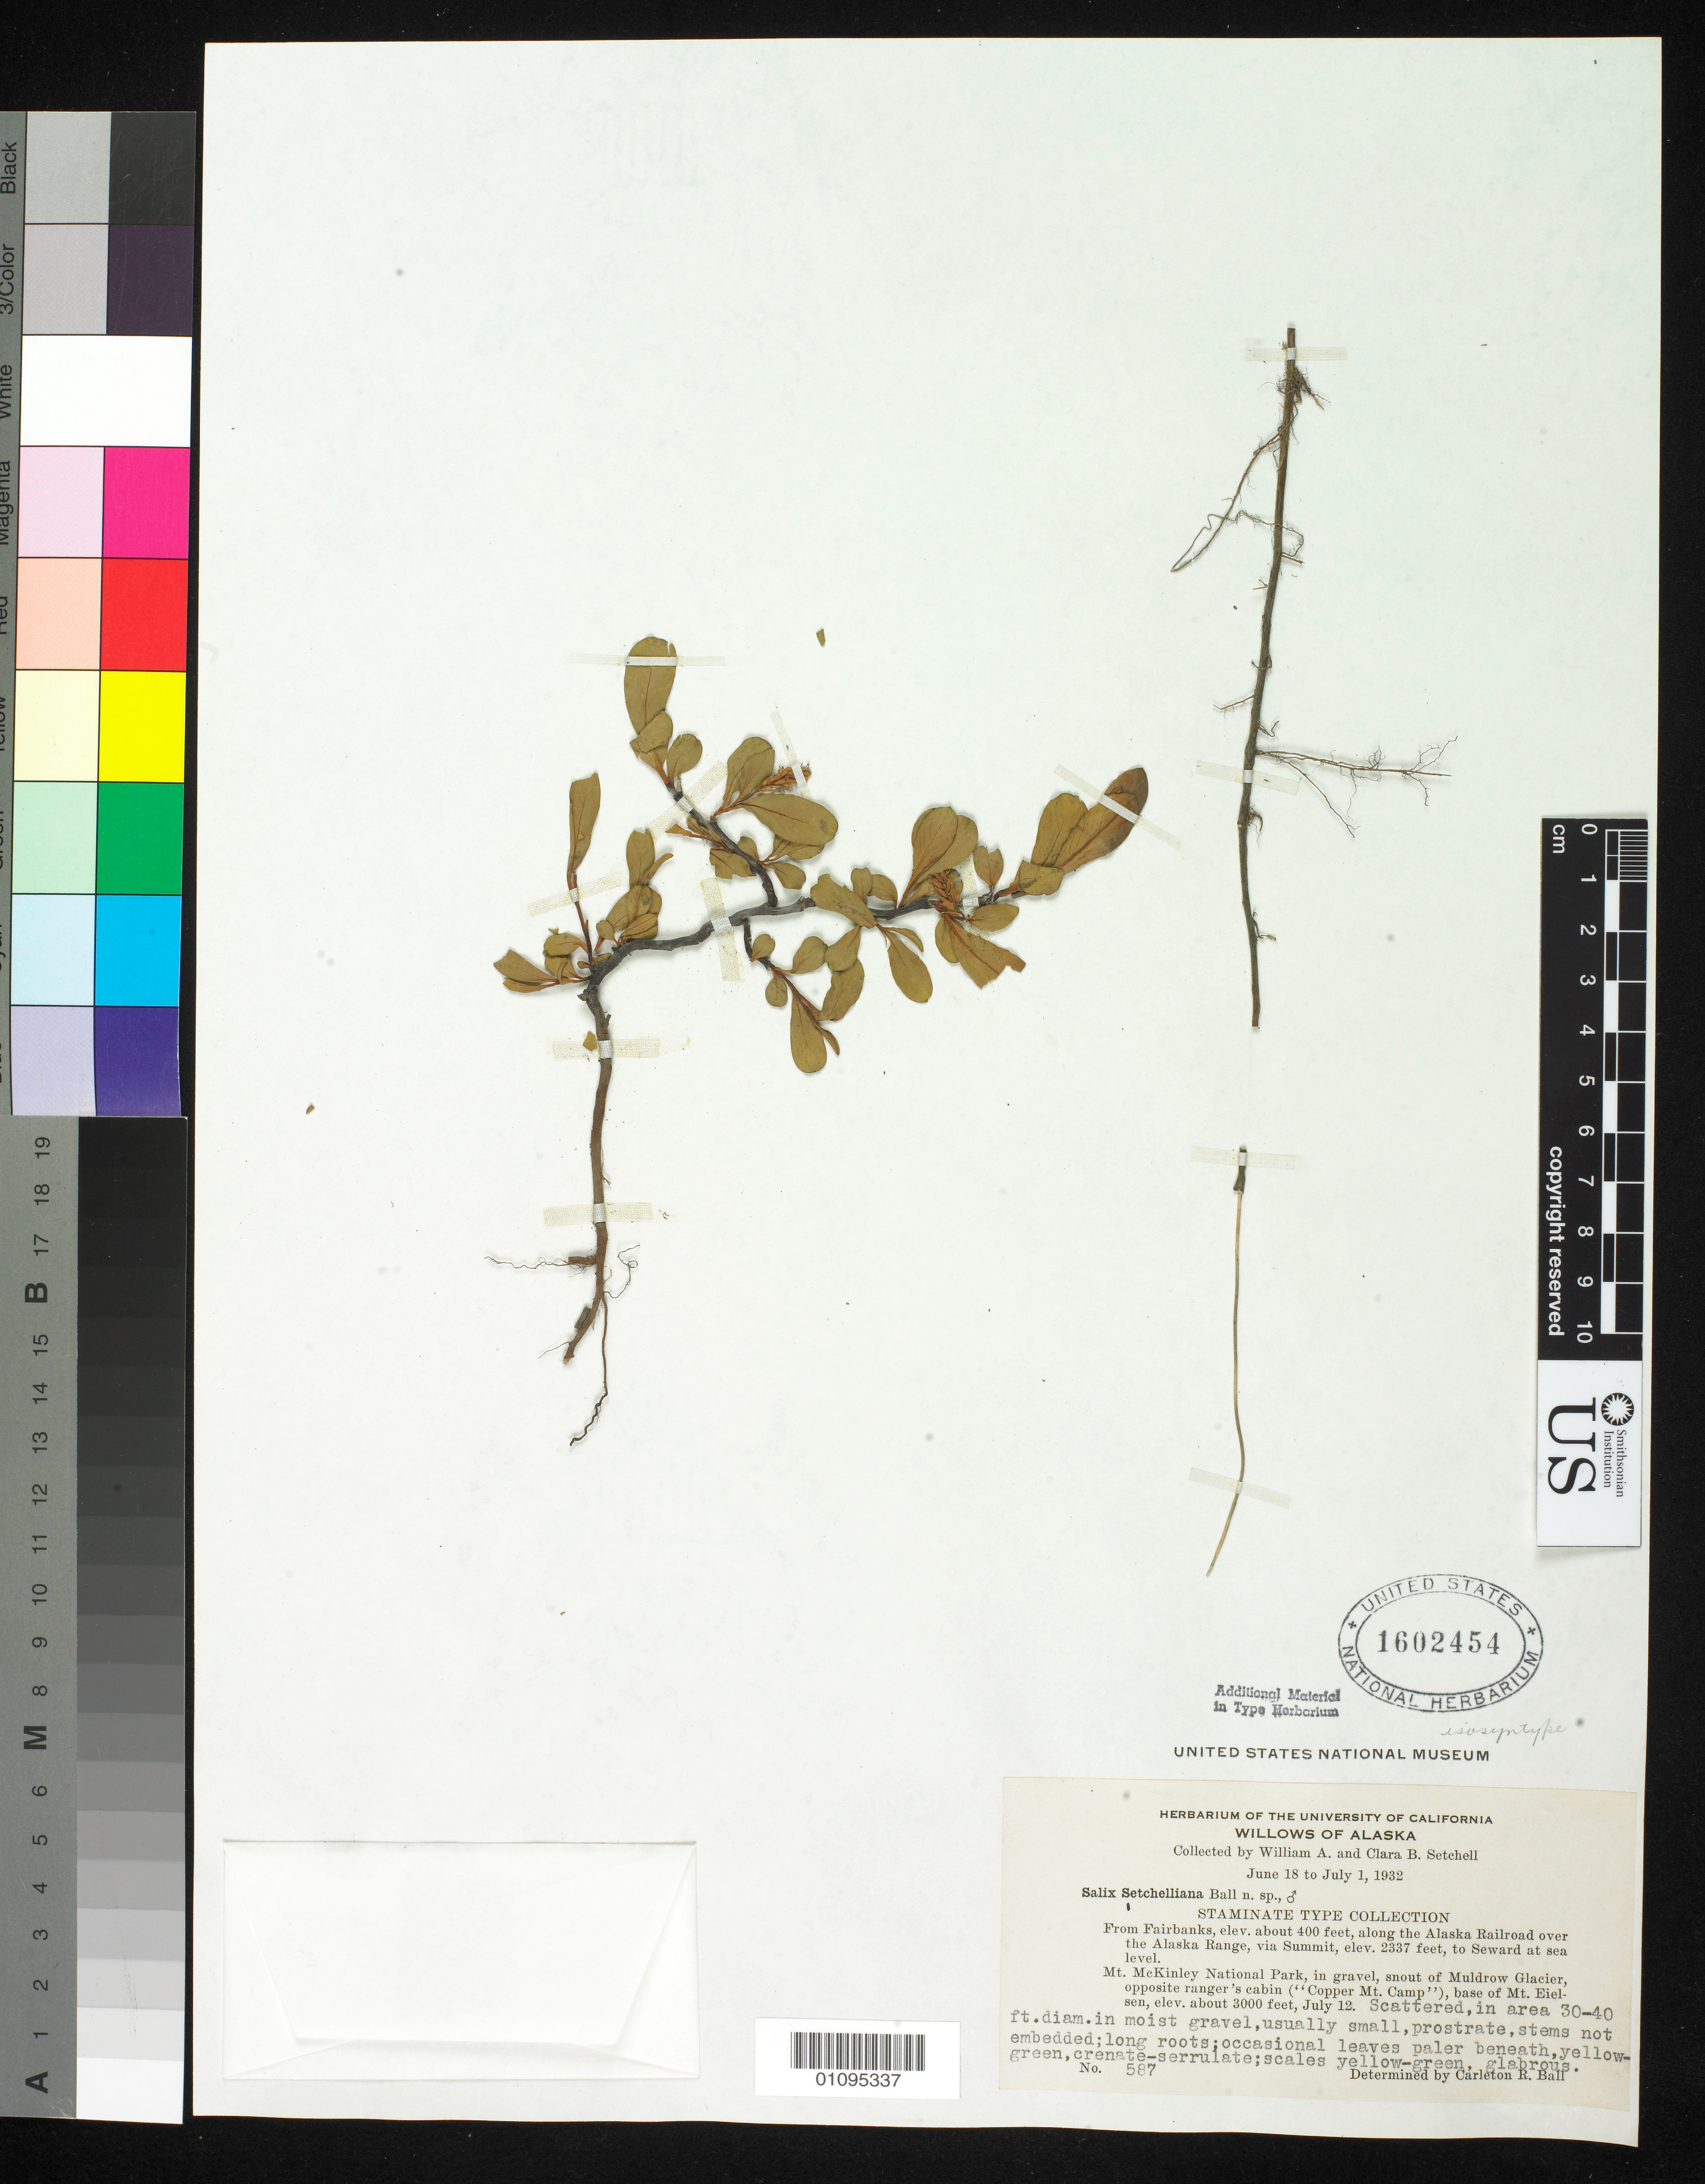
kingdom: Plantae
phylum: Tracheophyta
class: Magnoliopsida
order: Malpighiales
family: Salicaceae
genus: Salix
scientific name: Salix setchelliana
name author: C.R. Ball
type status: Isosyntype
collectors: W. Setchell & C. B. Setchell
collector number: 587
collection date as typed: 12 Jul 1932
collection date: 1932-07-12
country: United States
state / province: Alaska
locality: Mt. McKinley National Park, snout of Muldrow Glacier, base of Mt. Eielson; alt. 3000 Ft.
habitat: In moist gravel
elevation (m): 914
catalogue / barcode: US 1602454